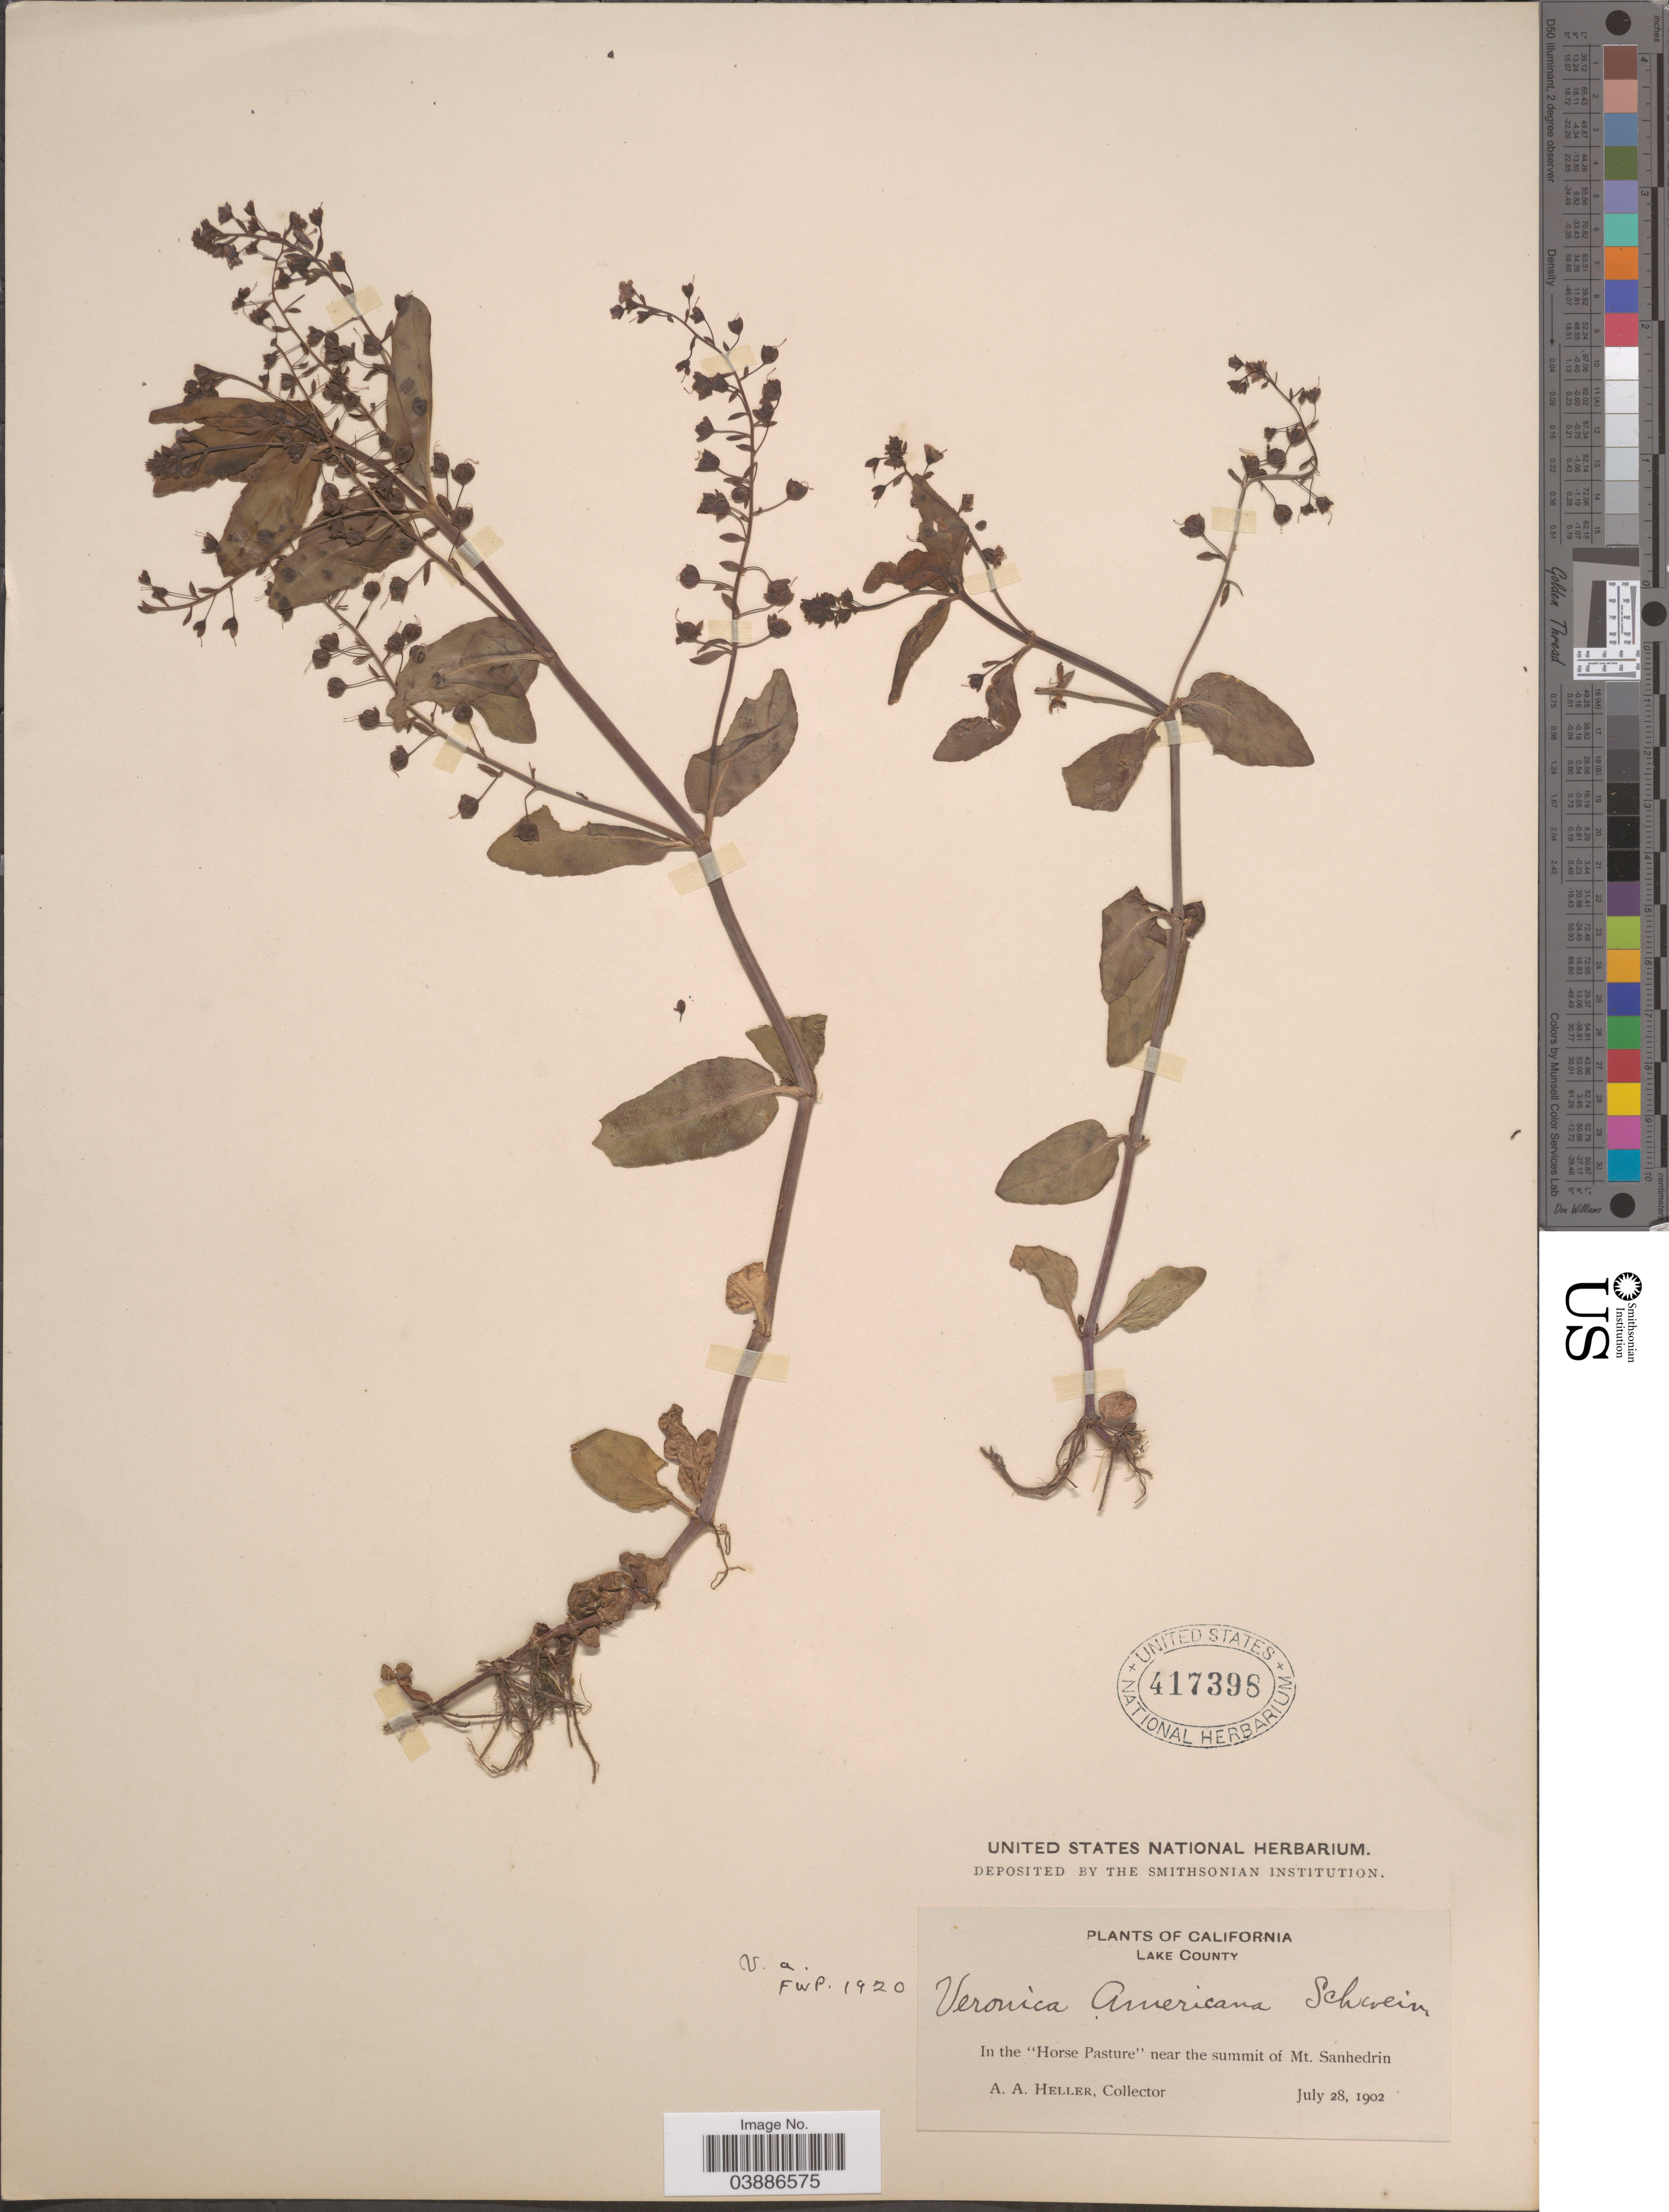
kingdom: Plantae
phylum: Tracheophyta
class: Magnoliopsida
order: Lamiales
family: Plantaginaceae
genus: Veronica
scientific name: Veronica americana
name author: Schwein. ex Benth.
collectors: A. A. Heller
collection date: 1902-07-28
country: United States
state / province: California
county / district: Lake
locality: Lake County. In the 'Horse Pasture' near the summit of Mt. Sanhedrin.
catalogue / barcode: US 417398